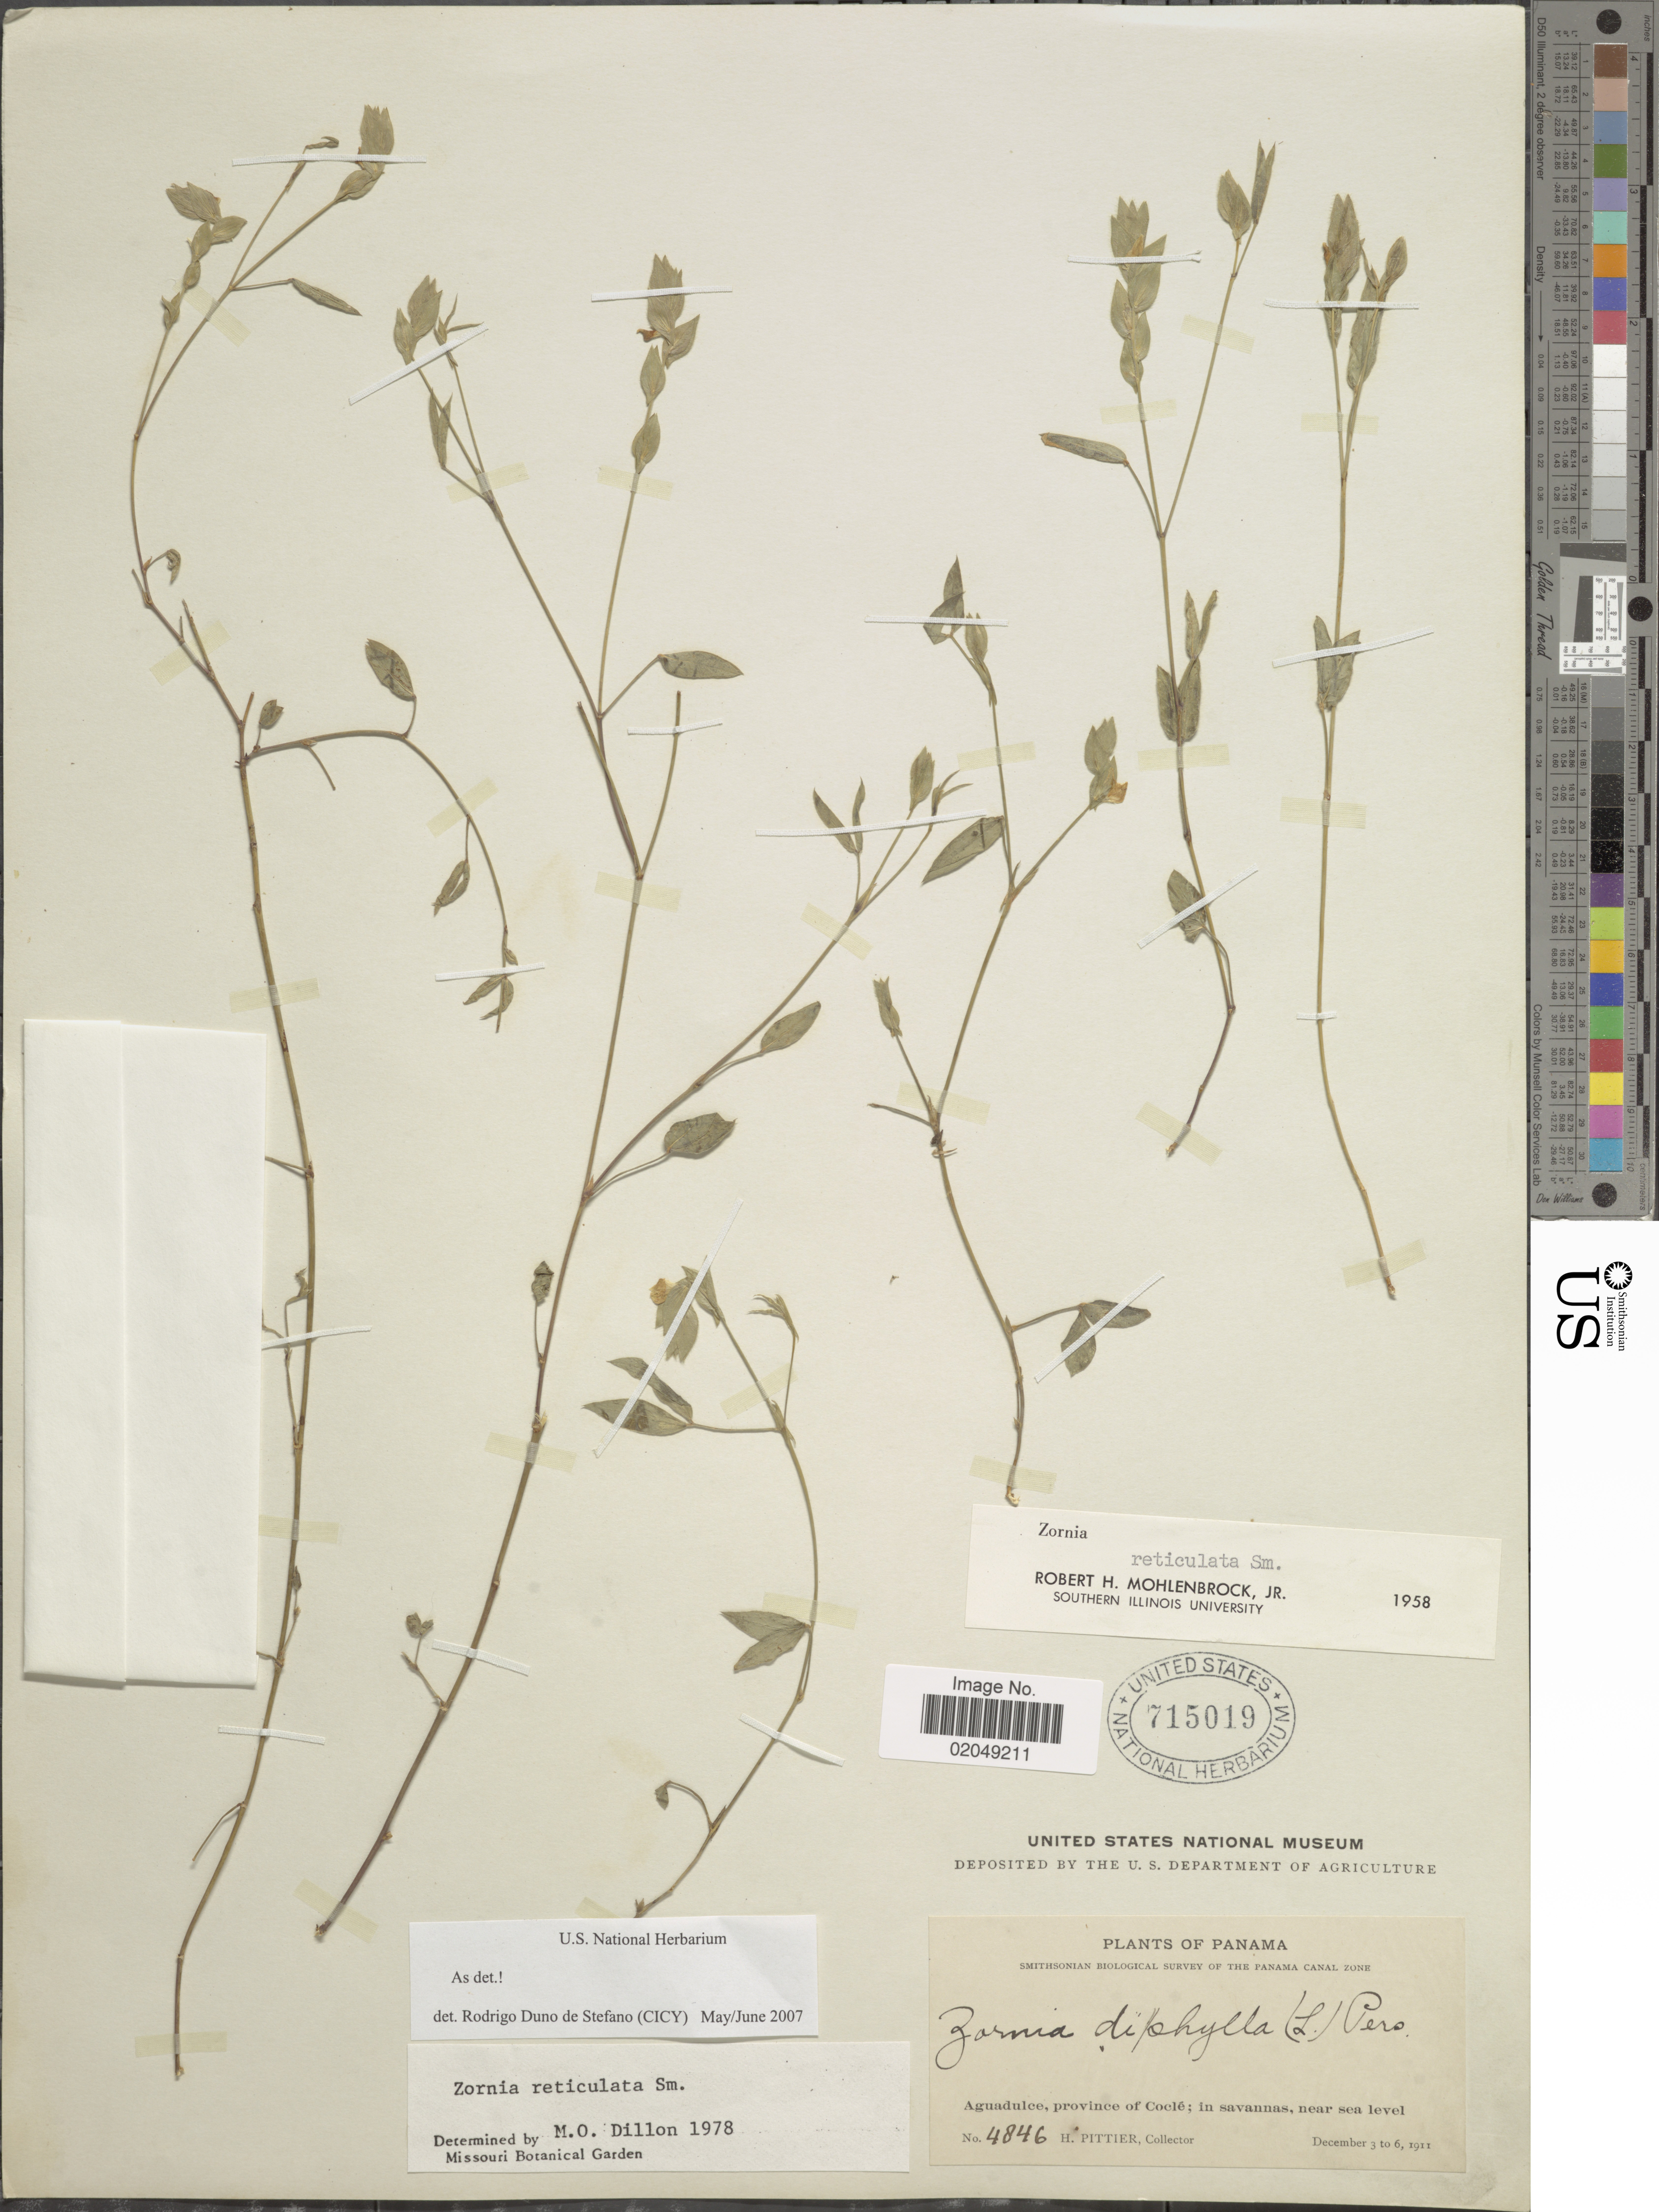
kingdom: Plantae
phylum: Tracheophyta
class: Magnoliopsida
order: Fabales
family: Fabaceae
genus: Zornia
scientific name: Zornia reticulata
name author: Sm.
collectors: H. F. Pittier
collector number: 4846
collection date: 1911-12-03/1911-12-06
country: Panama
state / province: Colón / Panamá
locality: Aguadulce, province of Cocle; in savannas, near sea level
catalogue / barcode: US 715019